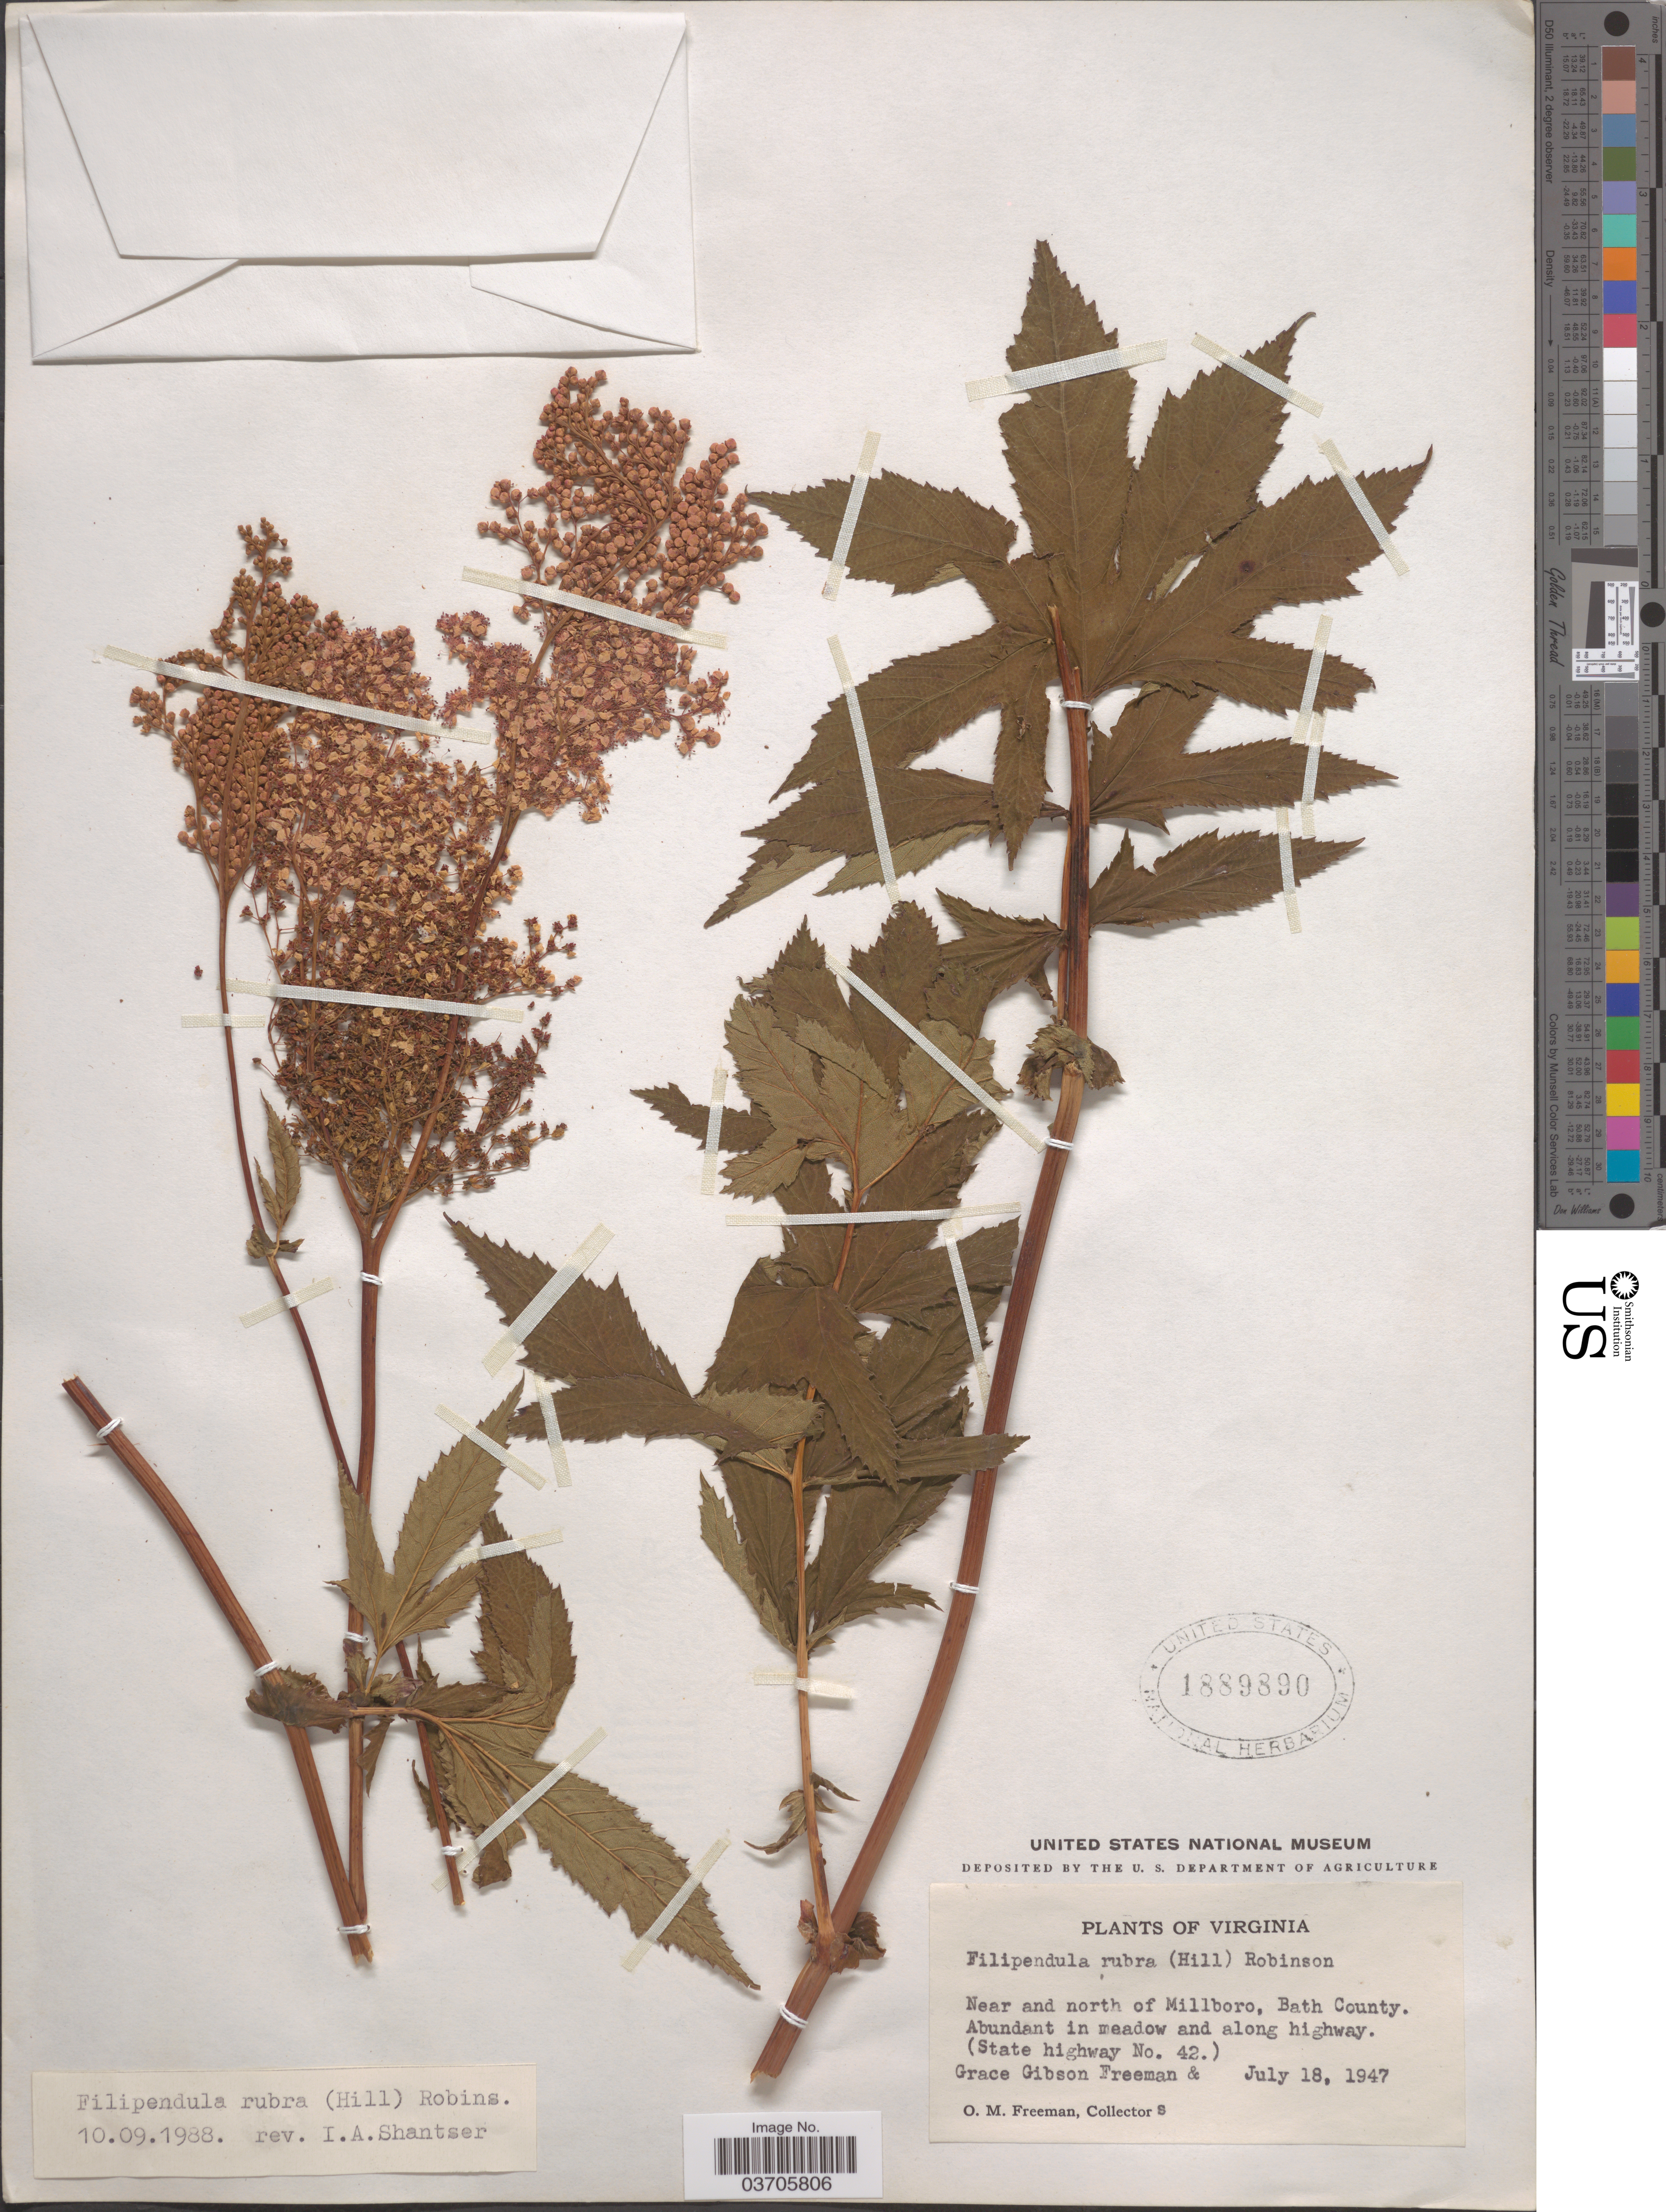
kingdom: Plantae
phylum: Tracheophyta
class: Magnoliopsida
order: Rosales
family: Rosaceae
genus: Filipendula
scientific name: Filipendula rubra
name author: (Hill) B.L. Rob.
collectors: G. Freeman & O. Freeman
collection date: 1947-07-18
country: United States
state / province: Virginia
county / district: Bath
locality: Near and north of Millboro, Bath County. (State highway No. 42.).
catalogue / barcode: US 1889890